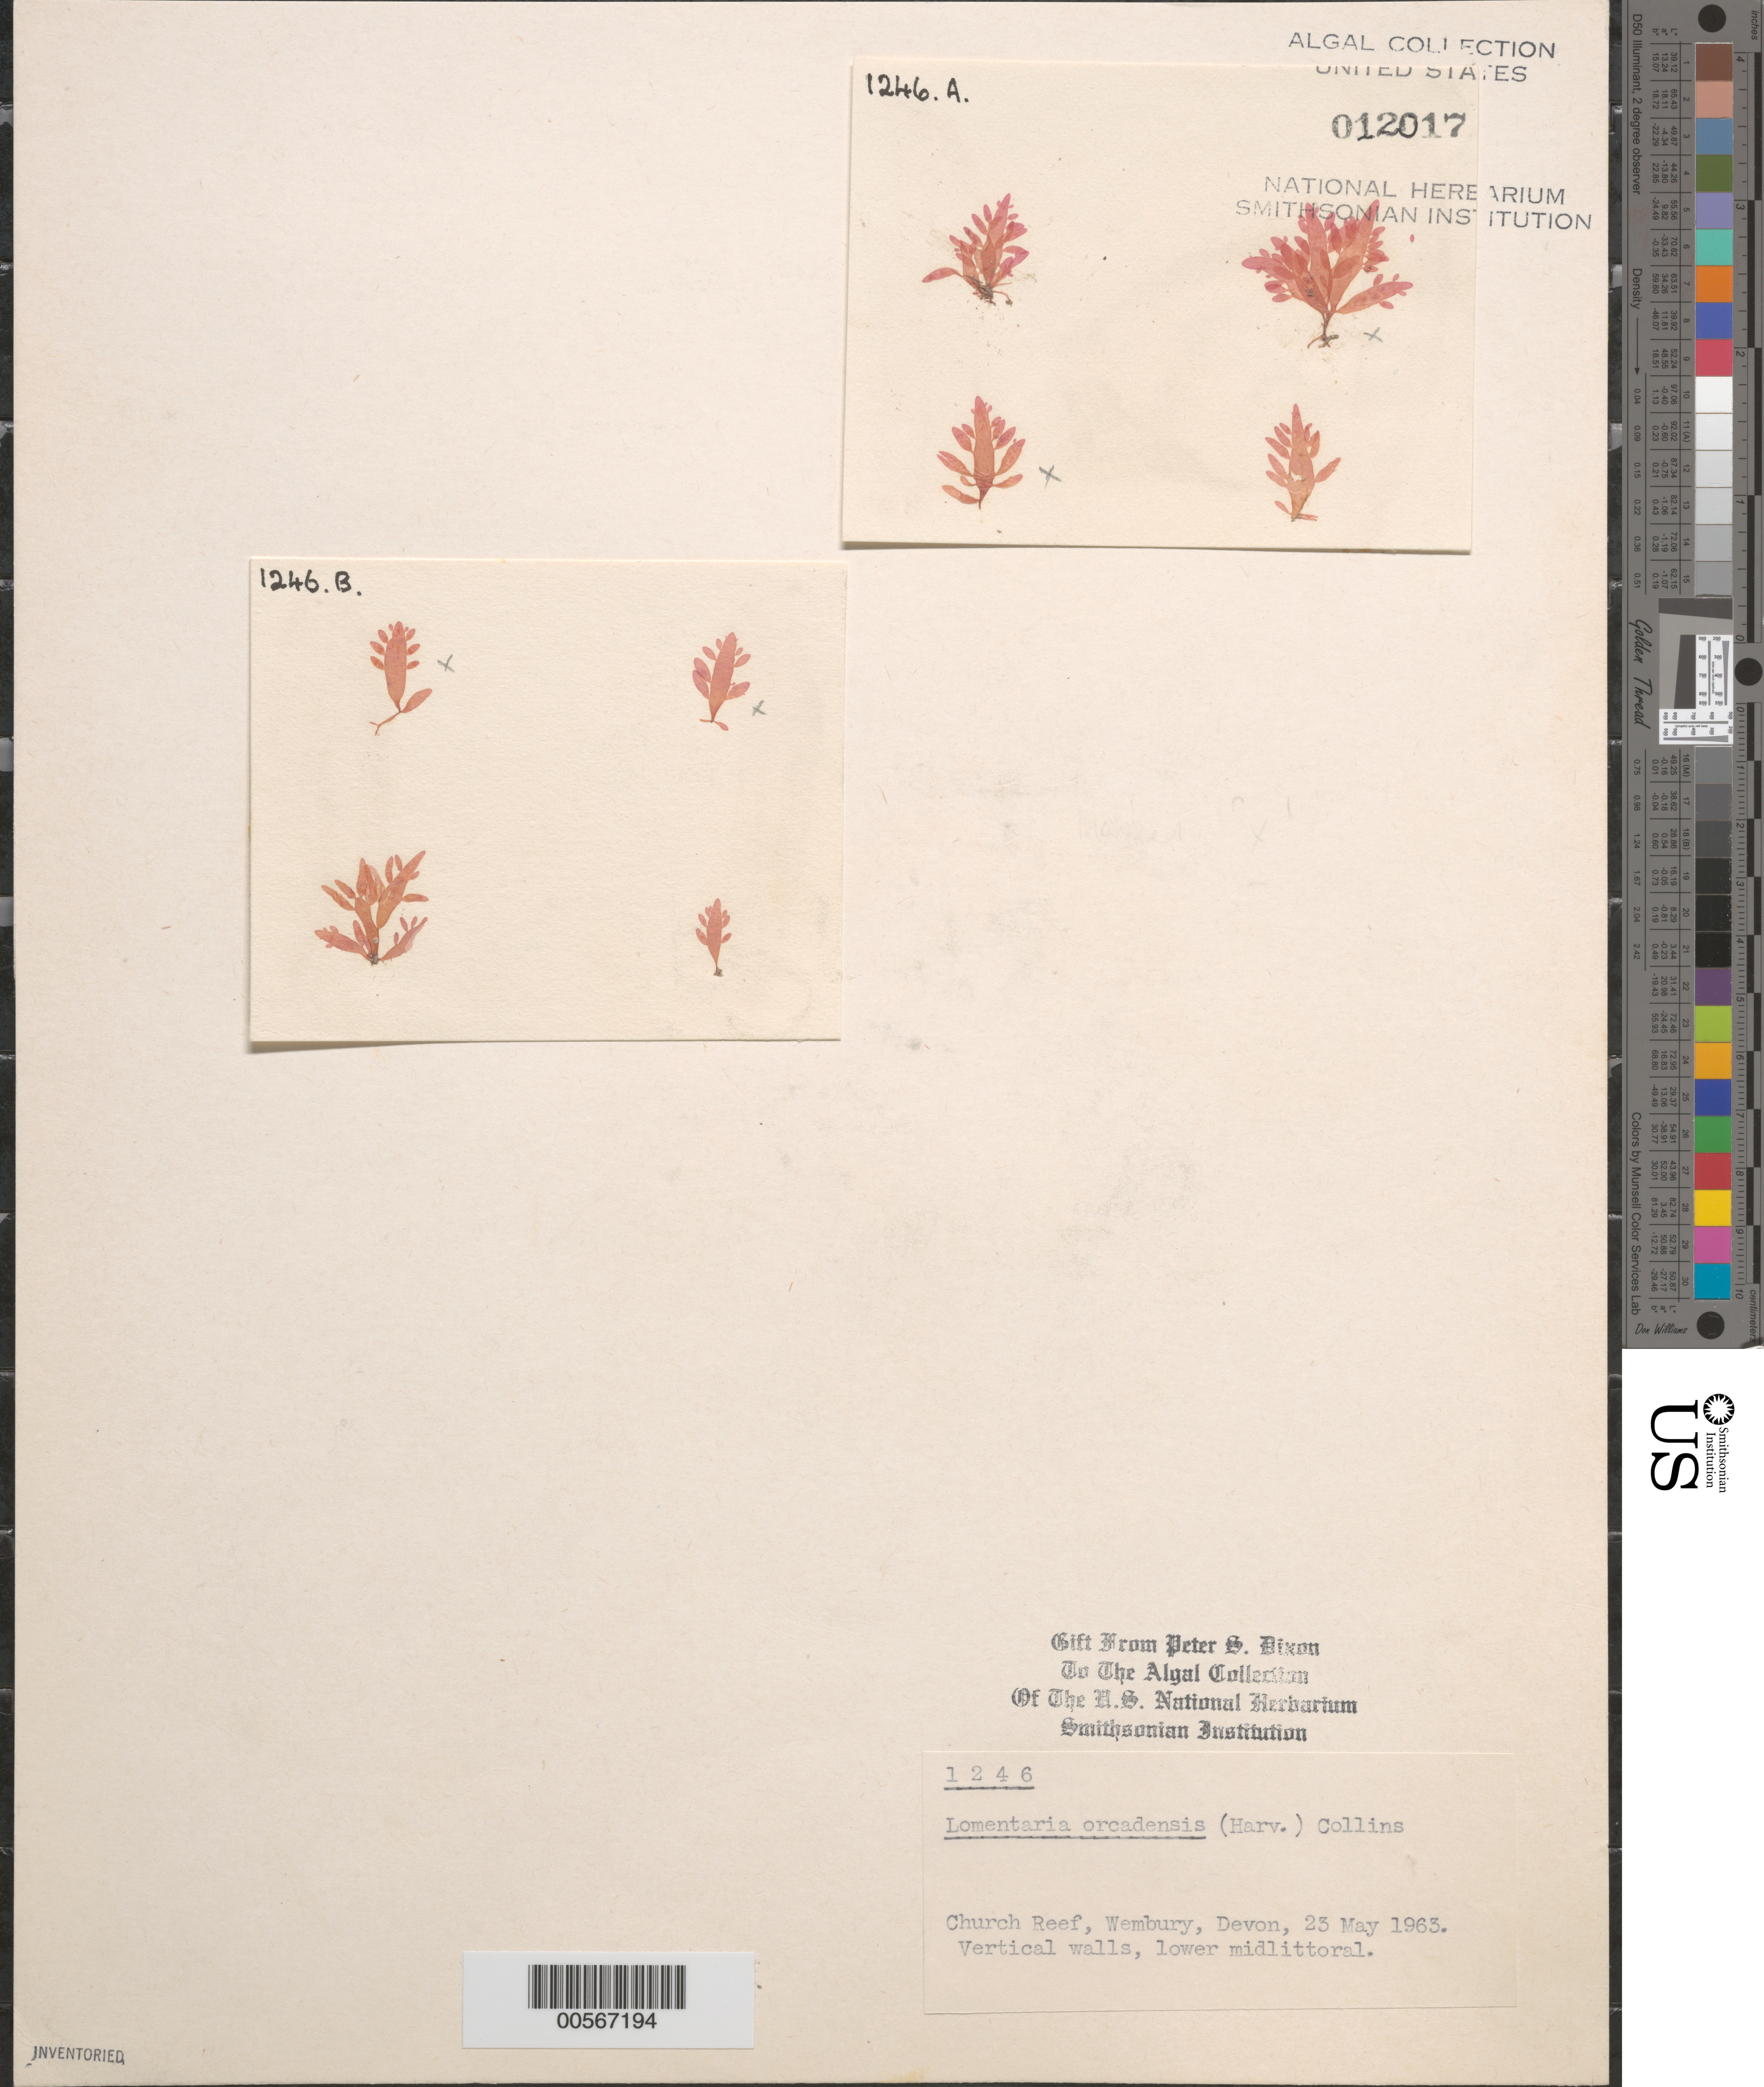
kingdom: Plantae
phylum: Rhodophyta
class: Florideophyceae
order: Rhodymeniales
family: Lomentariaceae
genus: Lomentaria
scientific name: Lomentaria orcadensis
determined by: Dixon, P. S.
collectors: P. S. Dixon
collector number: PSD 1246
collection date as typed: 23 May 1963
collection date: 1963-05-23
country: United Kingdom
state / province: England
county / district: Devon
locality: Church Reef, Wembury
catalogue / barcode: US 12017